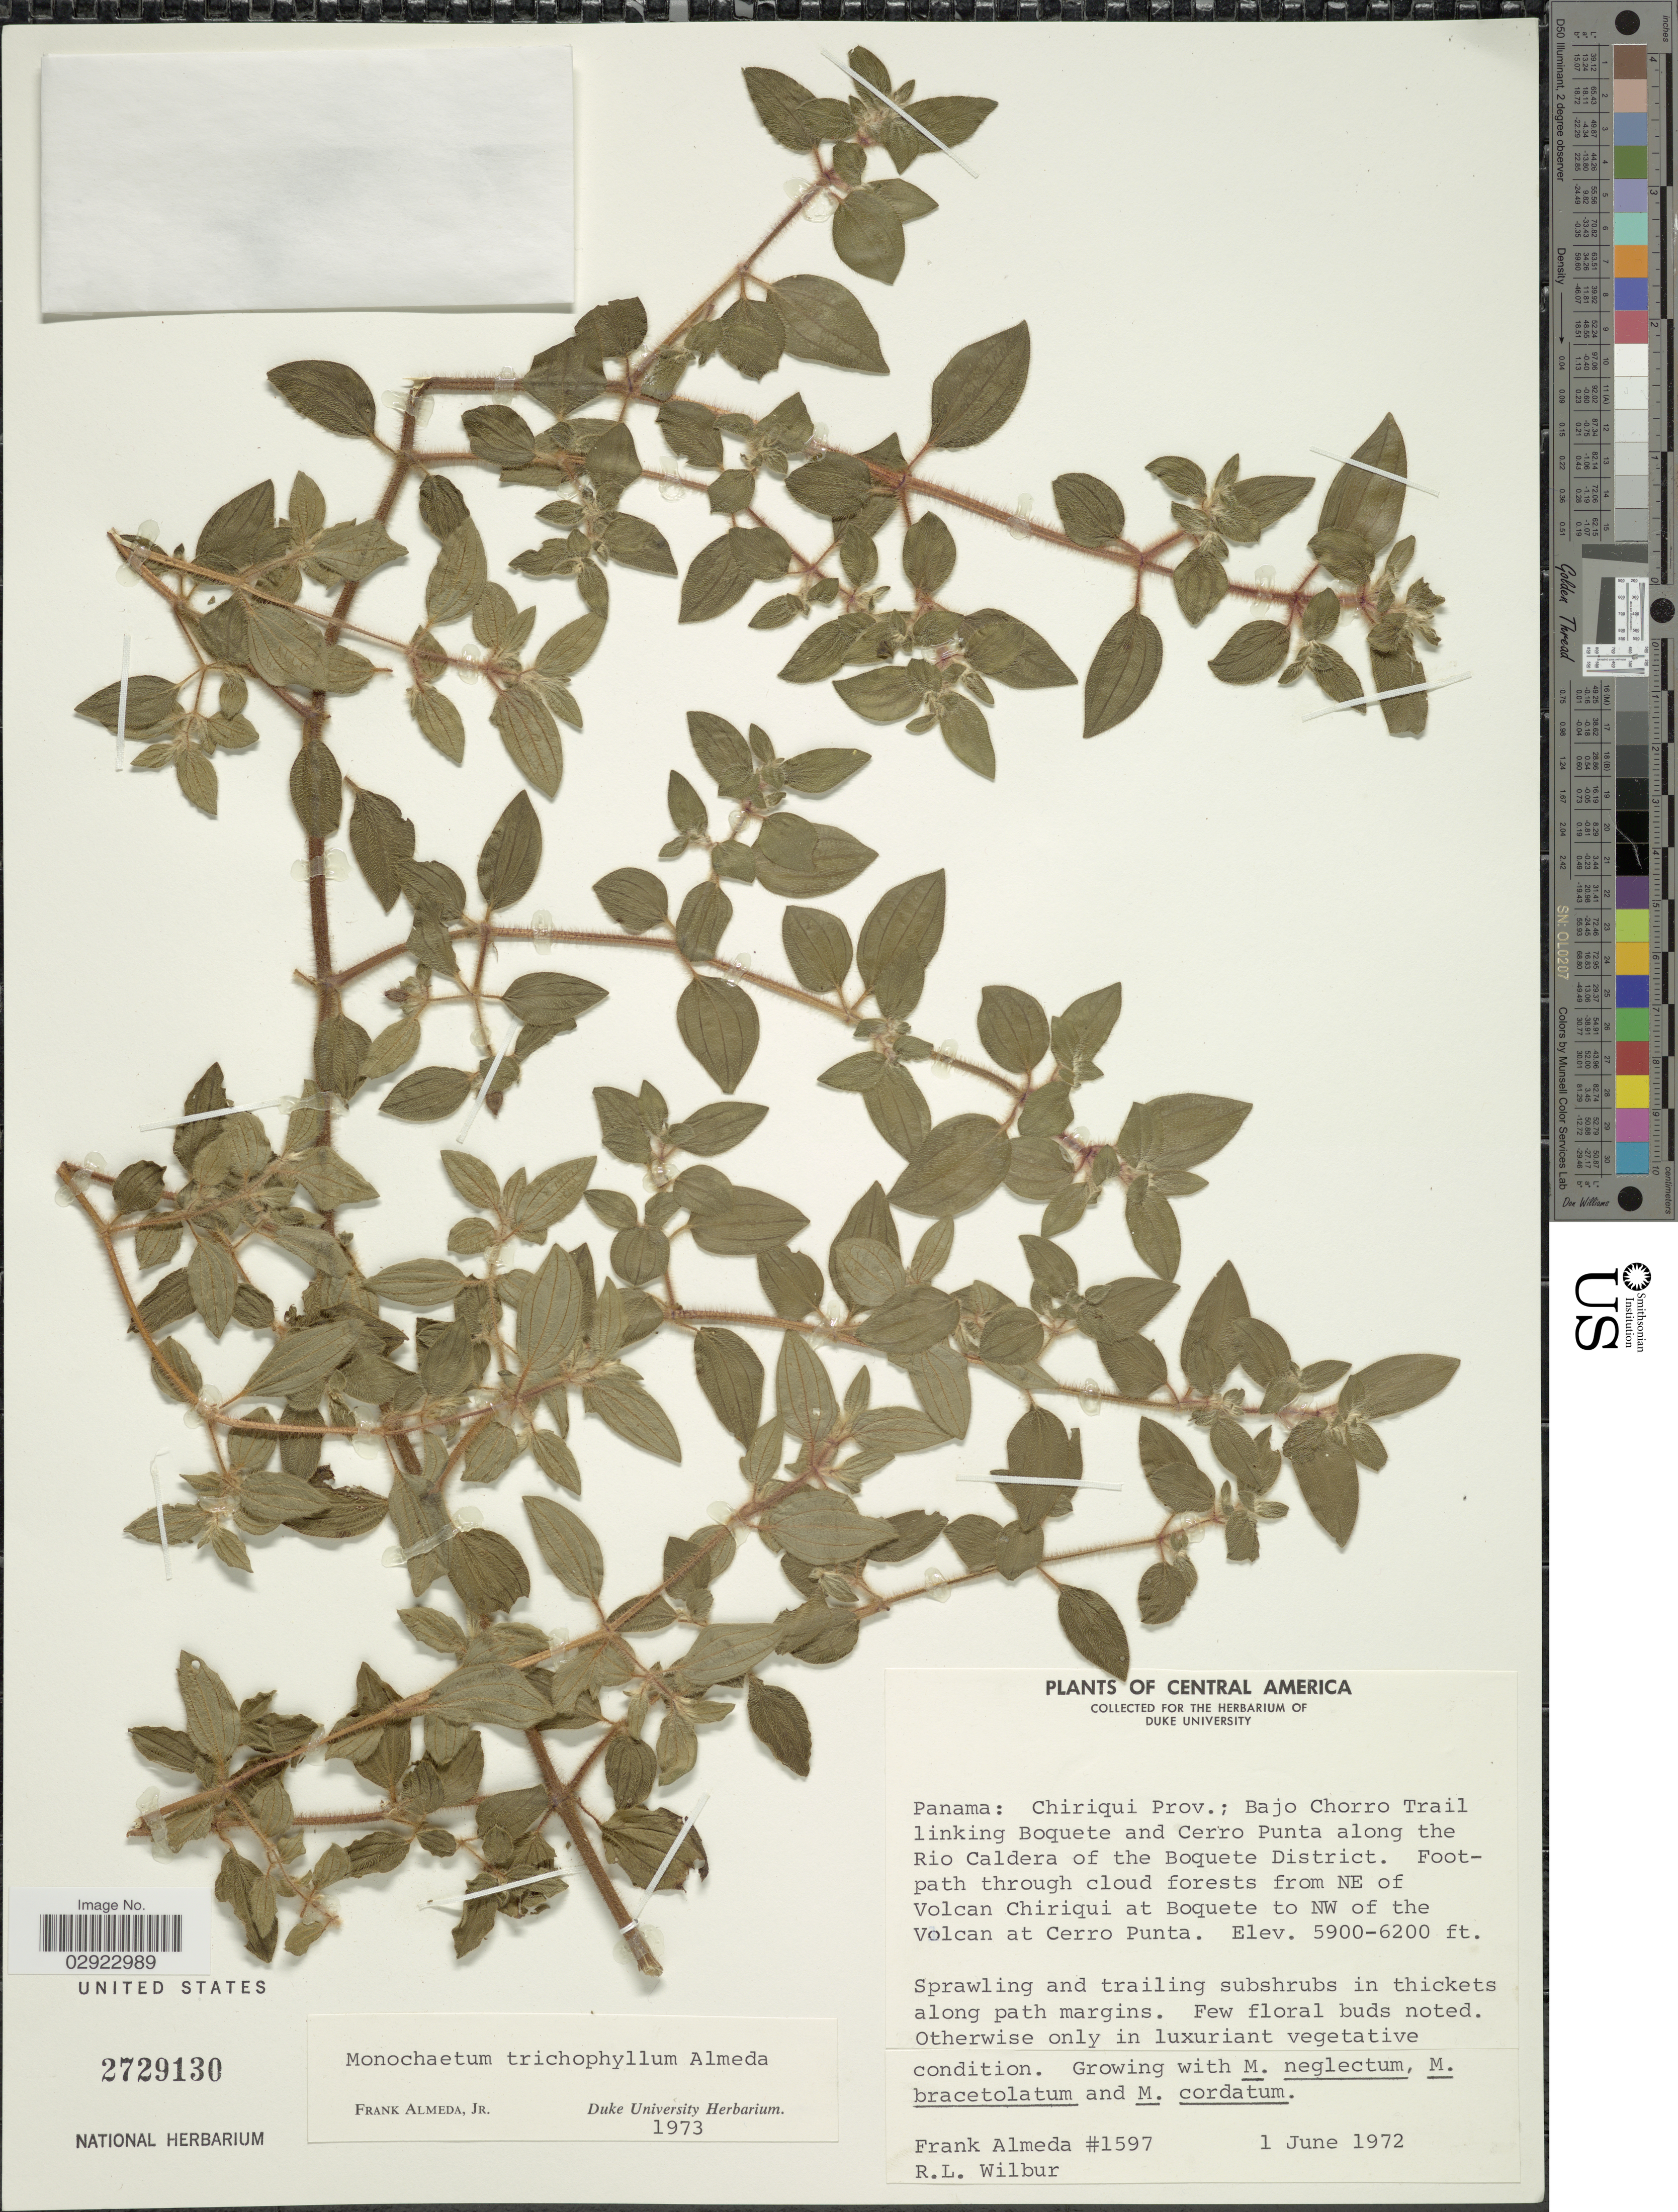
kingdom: Plantae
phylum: Tracheophyta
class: Magnoliopsida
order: Myrtales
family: Melastomataceae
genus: Monochaetum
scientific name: Monochaetum trichophyllum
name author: Almeda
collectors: F. Almeda & R. L. Wilbur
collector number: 1597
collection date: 1972-06-01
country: Panama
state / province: Chiriqui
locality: Panama: Chiriqui Prov.; Bajo Chorro Trail linking Boquete and Cerro Punta along the Rio Caldera of the Boquete District. Footpath through cloud forests from NE of Volcan Chiriqui at Boquete to NW of the Volcan at Cerro Punta.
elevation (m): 1798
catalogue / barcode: US 2729130